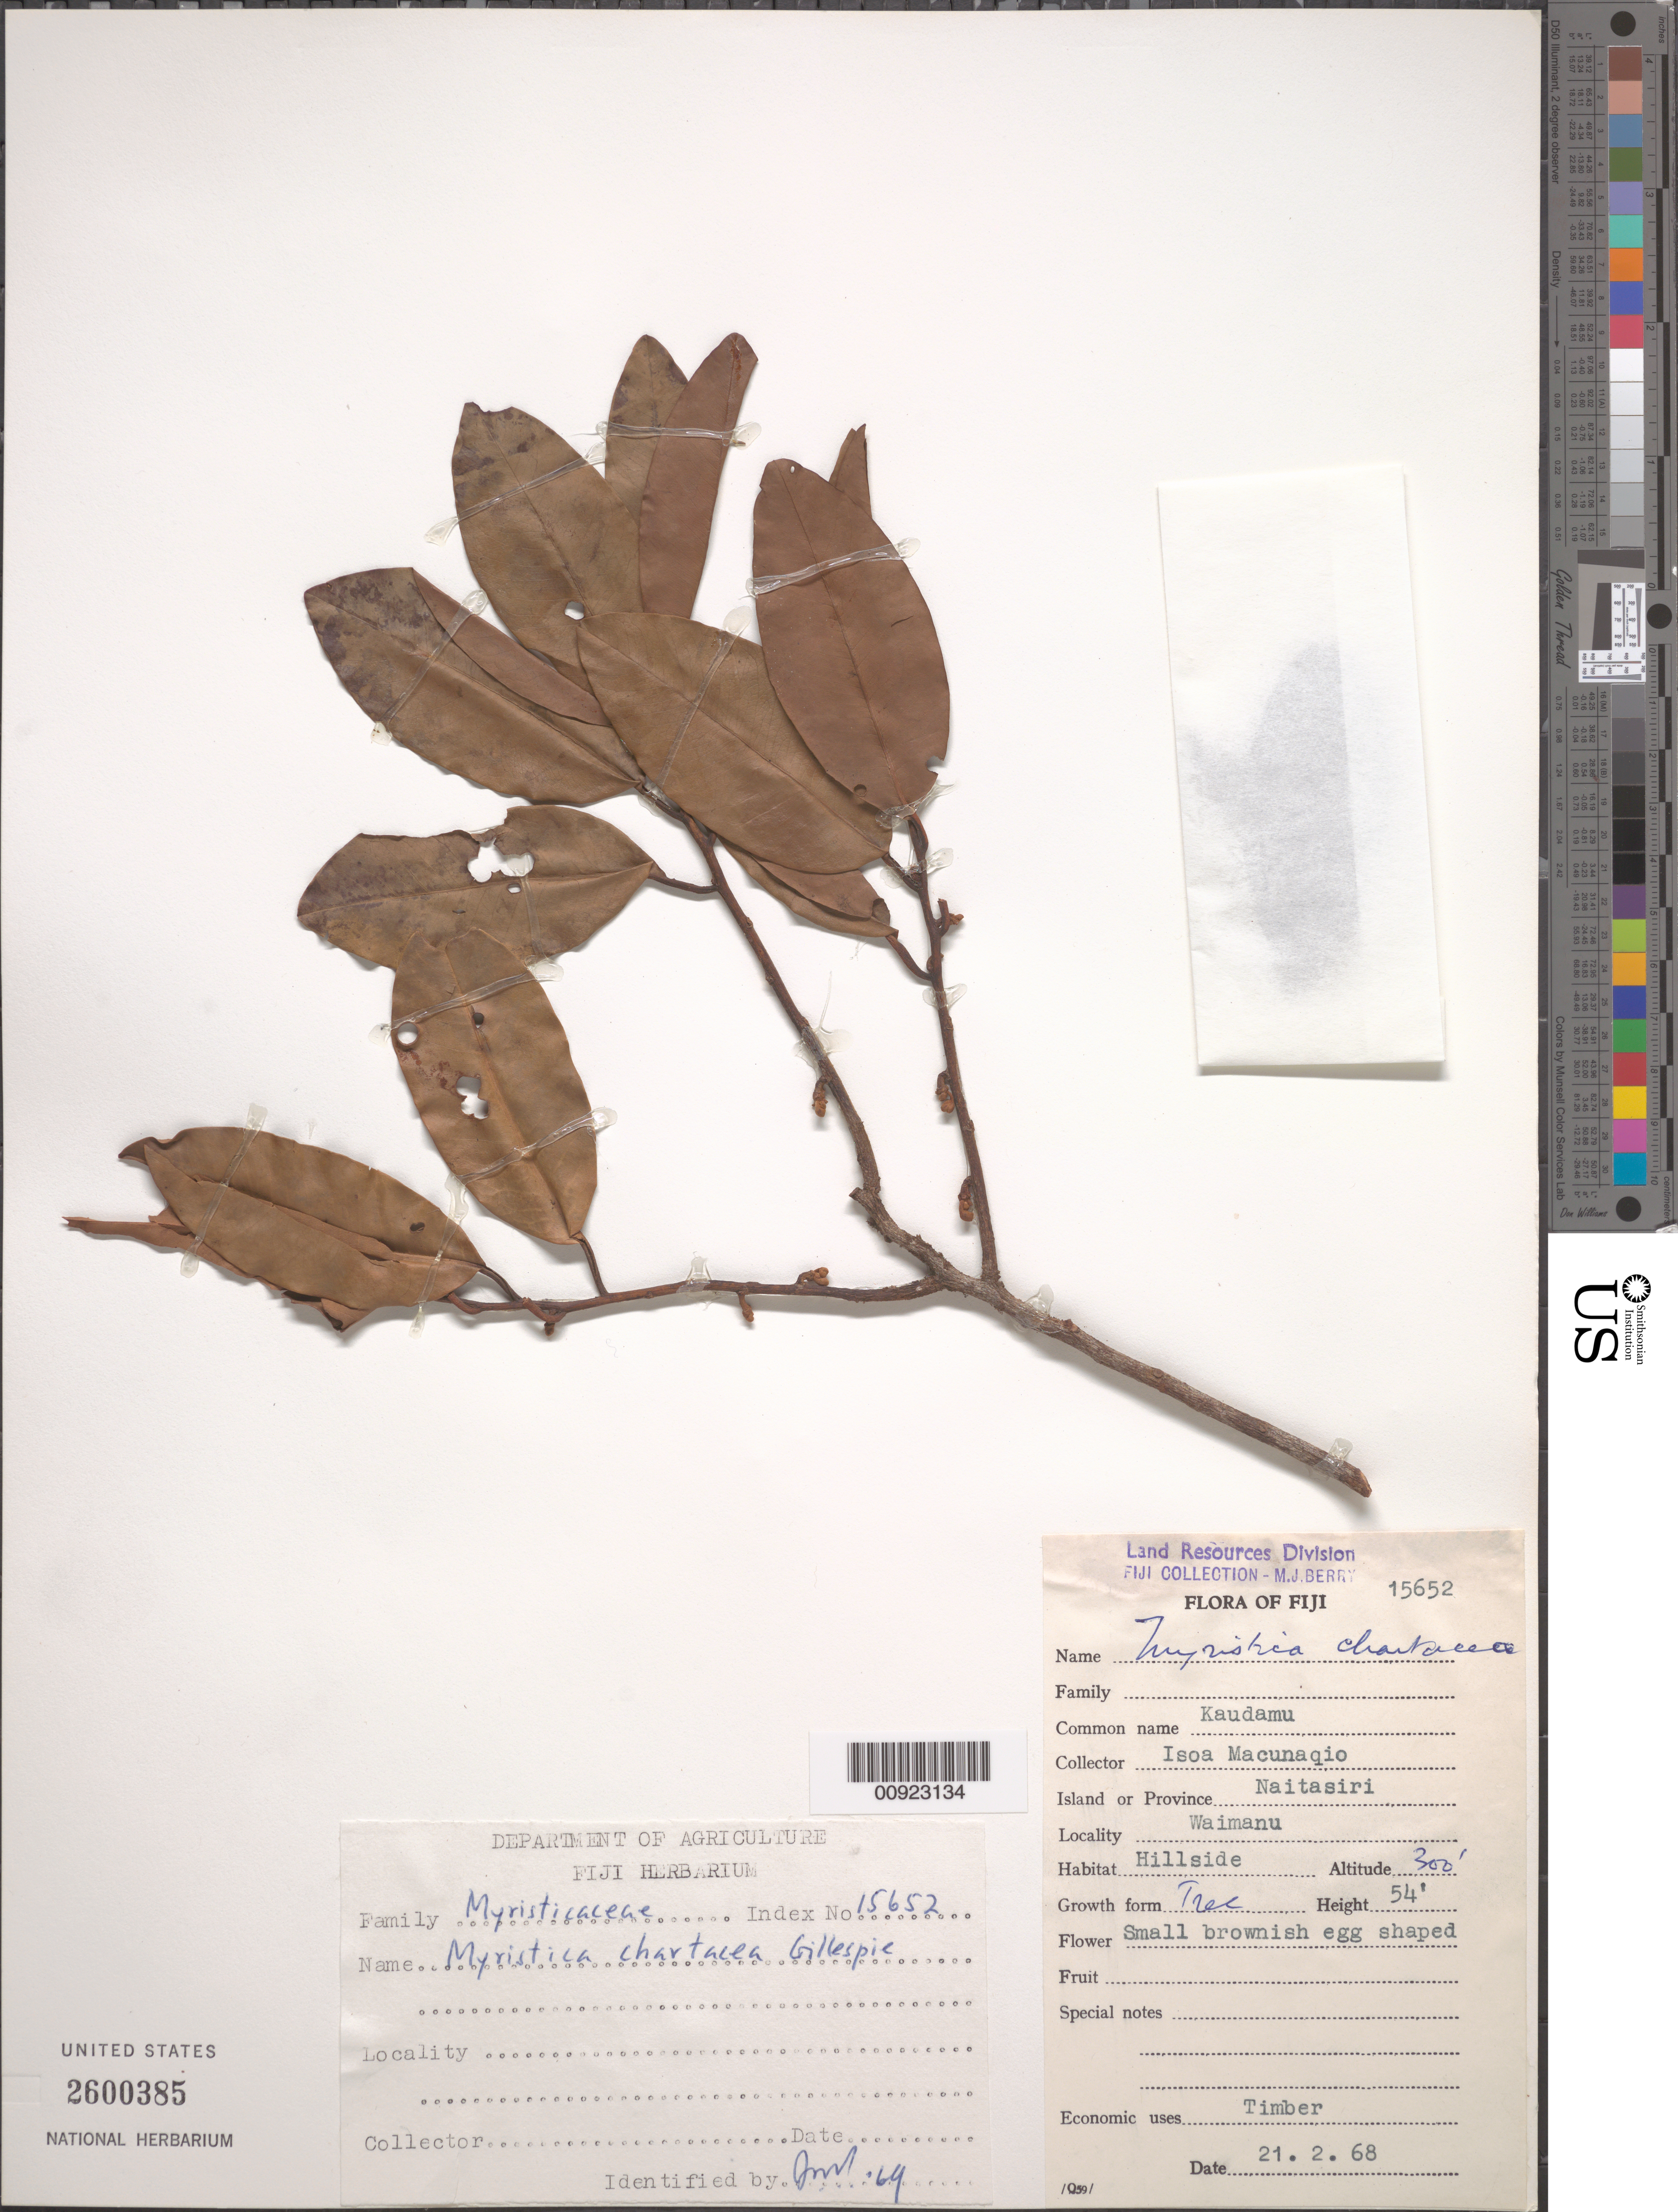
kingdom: Plantae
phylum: Tracheophyta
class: Magnoliopsida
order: Magnoliales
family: Myristicaceae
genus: Myristica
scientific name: Myristica chartacea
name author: Gillespie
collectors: I. Macunaqio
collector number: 15652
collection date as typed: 21 Feb 1968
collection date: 1968-02-21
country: Fiji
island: Viti Levu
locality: Waimanu. Naitasiri I. [?]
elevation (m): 91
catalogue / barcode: US 2600385